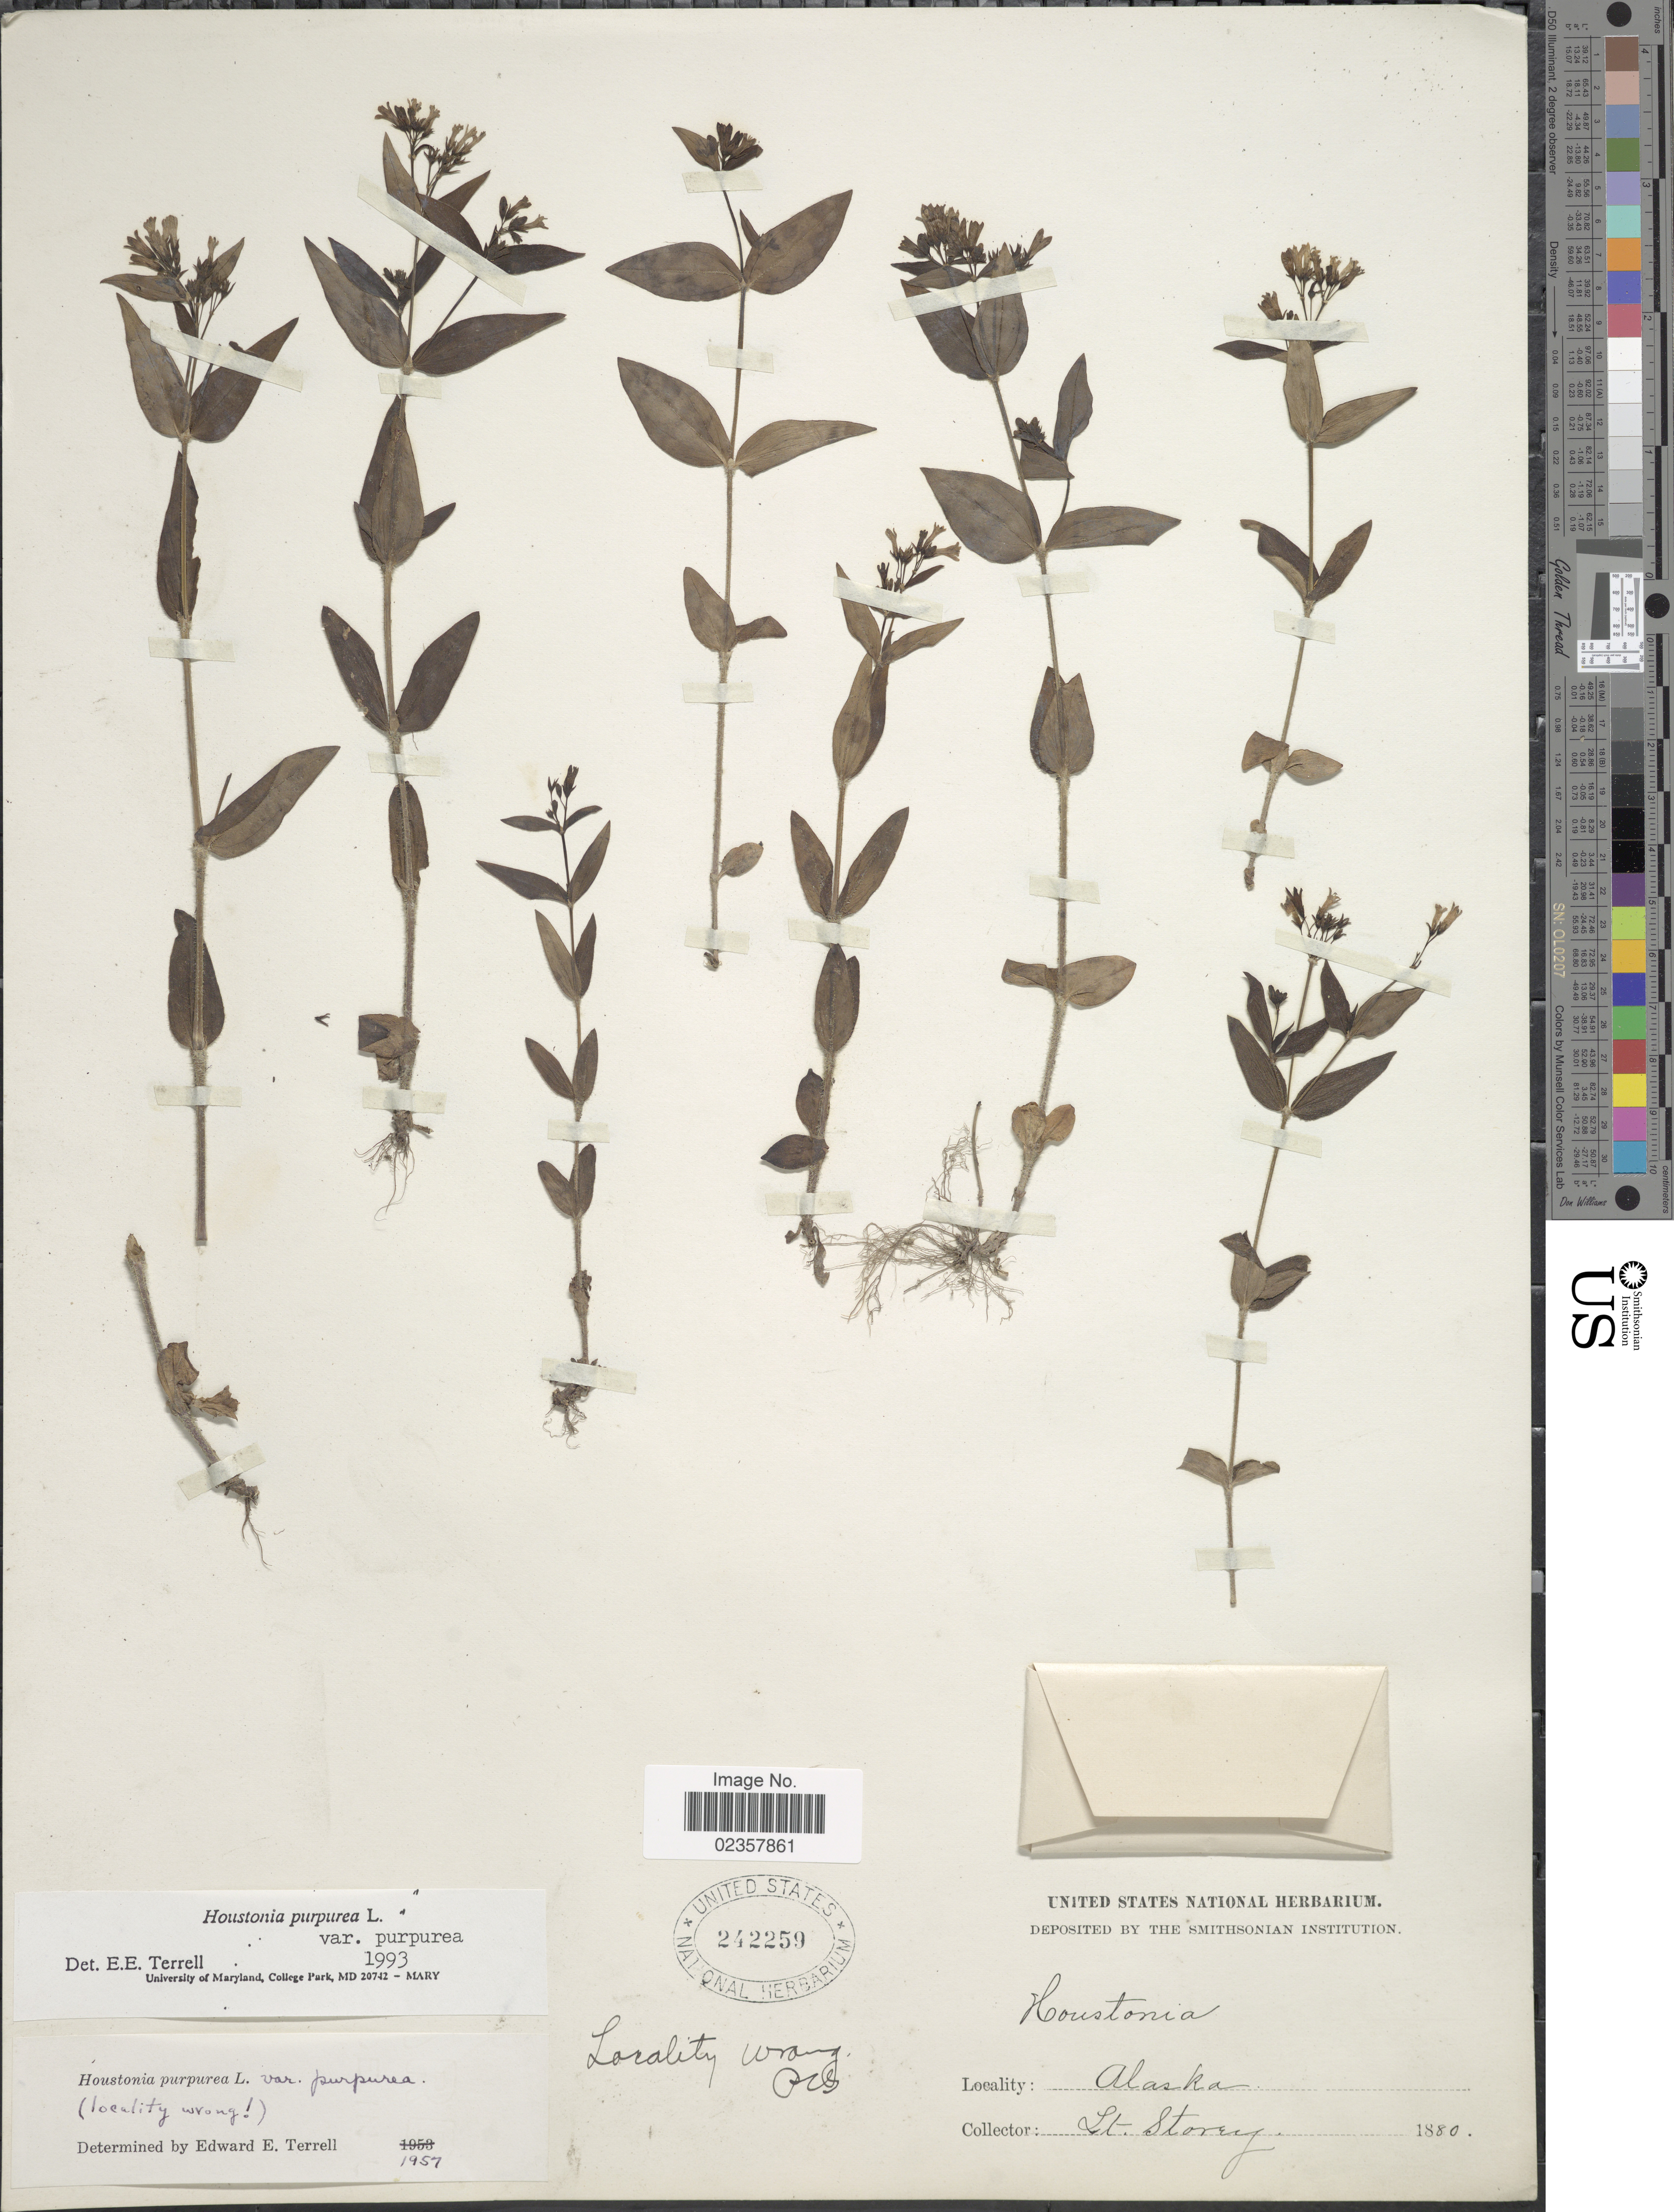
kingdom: Plantae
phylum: Tracheophyta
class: Magnoliopsida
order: Gentianales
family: Rubiaceae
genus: Houstonia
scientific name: Houstonia purpurea var. purpurea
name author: L.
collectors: -. Storey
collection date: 1880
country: United States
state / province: Alaska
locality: Alaska.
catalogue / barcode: US 242259